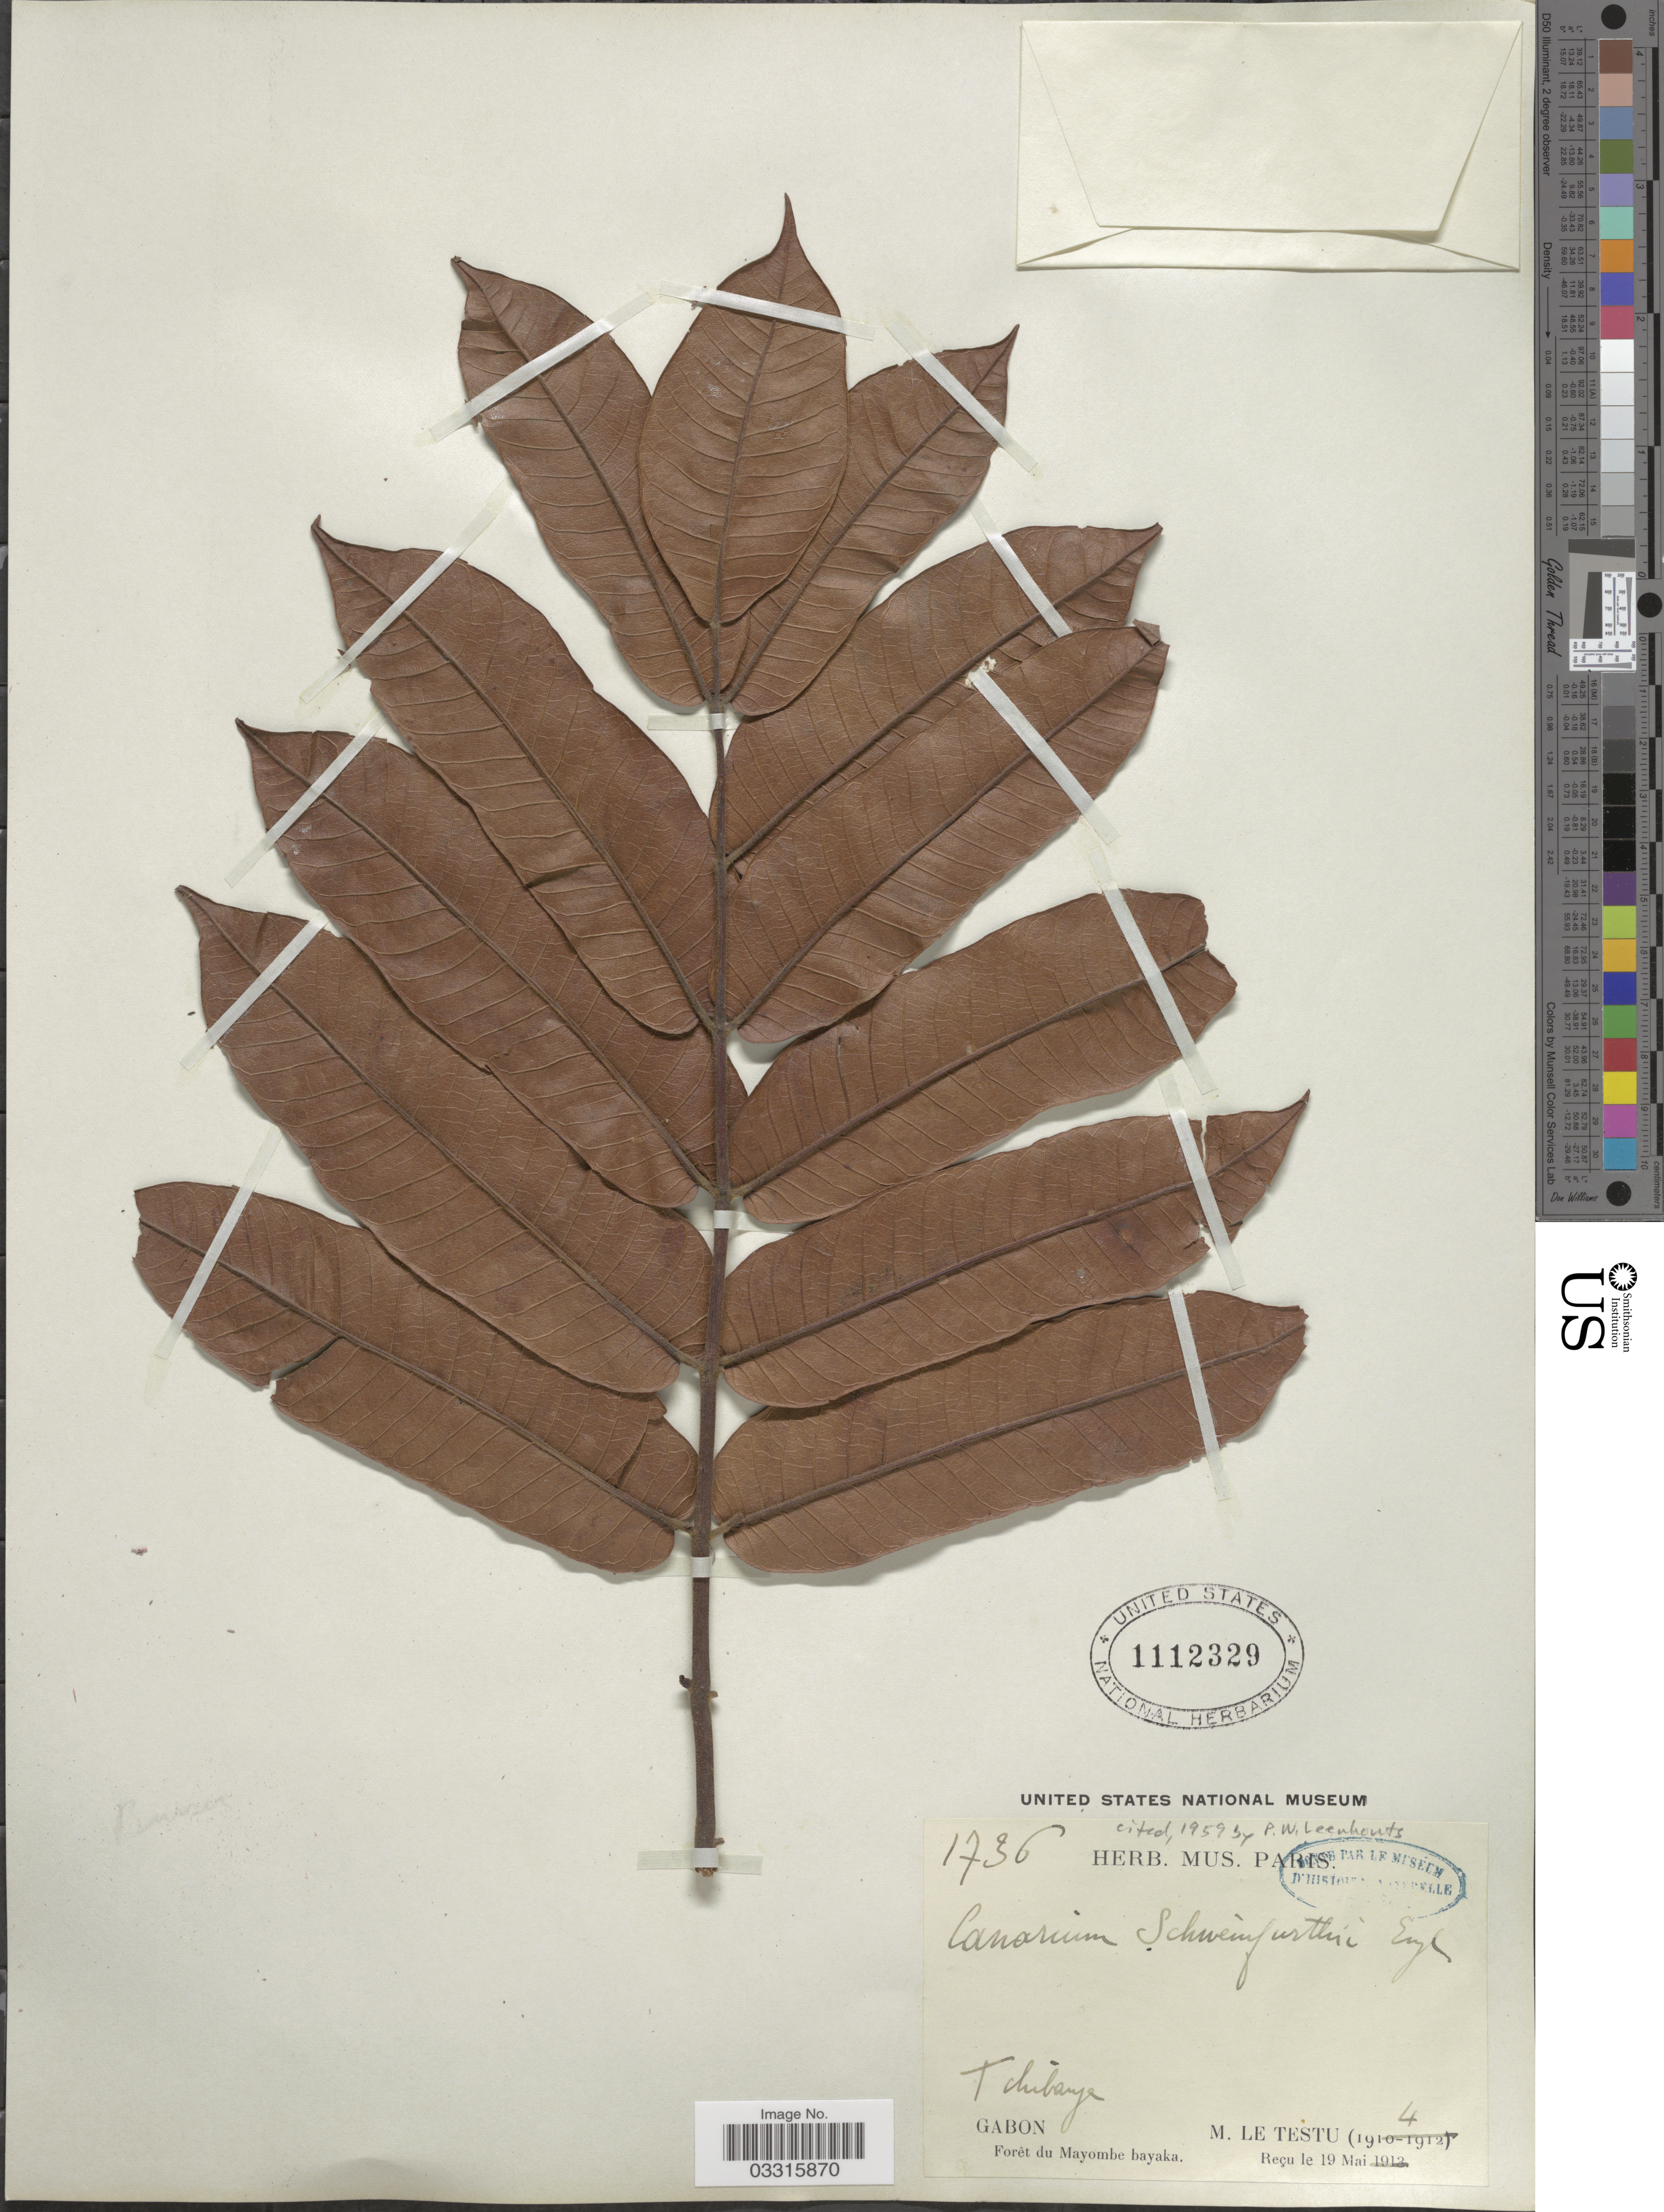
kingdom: Plantae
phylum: Tracheophyta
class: Magnoliopsida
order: Sapindales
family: Burseraceae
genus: Canarium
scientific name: Canarium schweinfurthii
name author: Engl.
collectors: M. Le Testu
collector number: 1736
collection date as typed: Transcribed d/m/y: //4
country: Gabon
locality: Tchibanga. Forêt du Mayombe bayaka.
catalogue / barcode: US 1112329